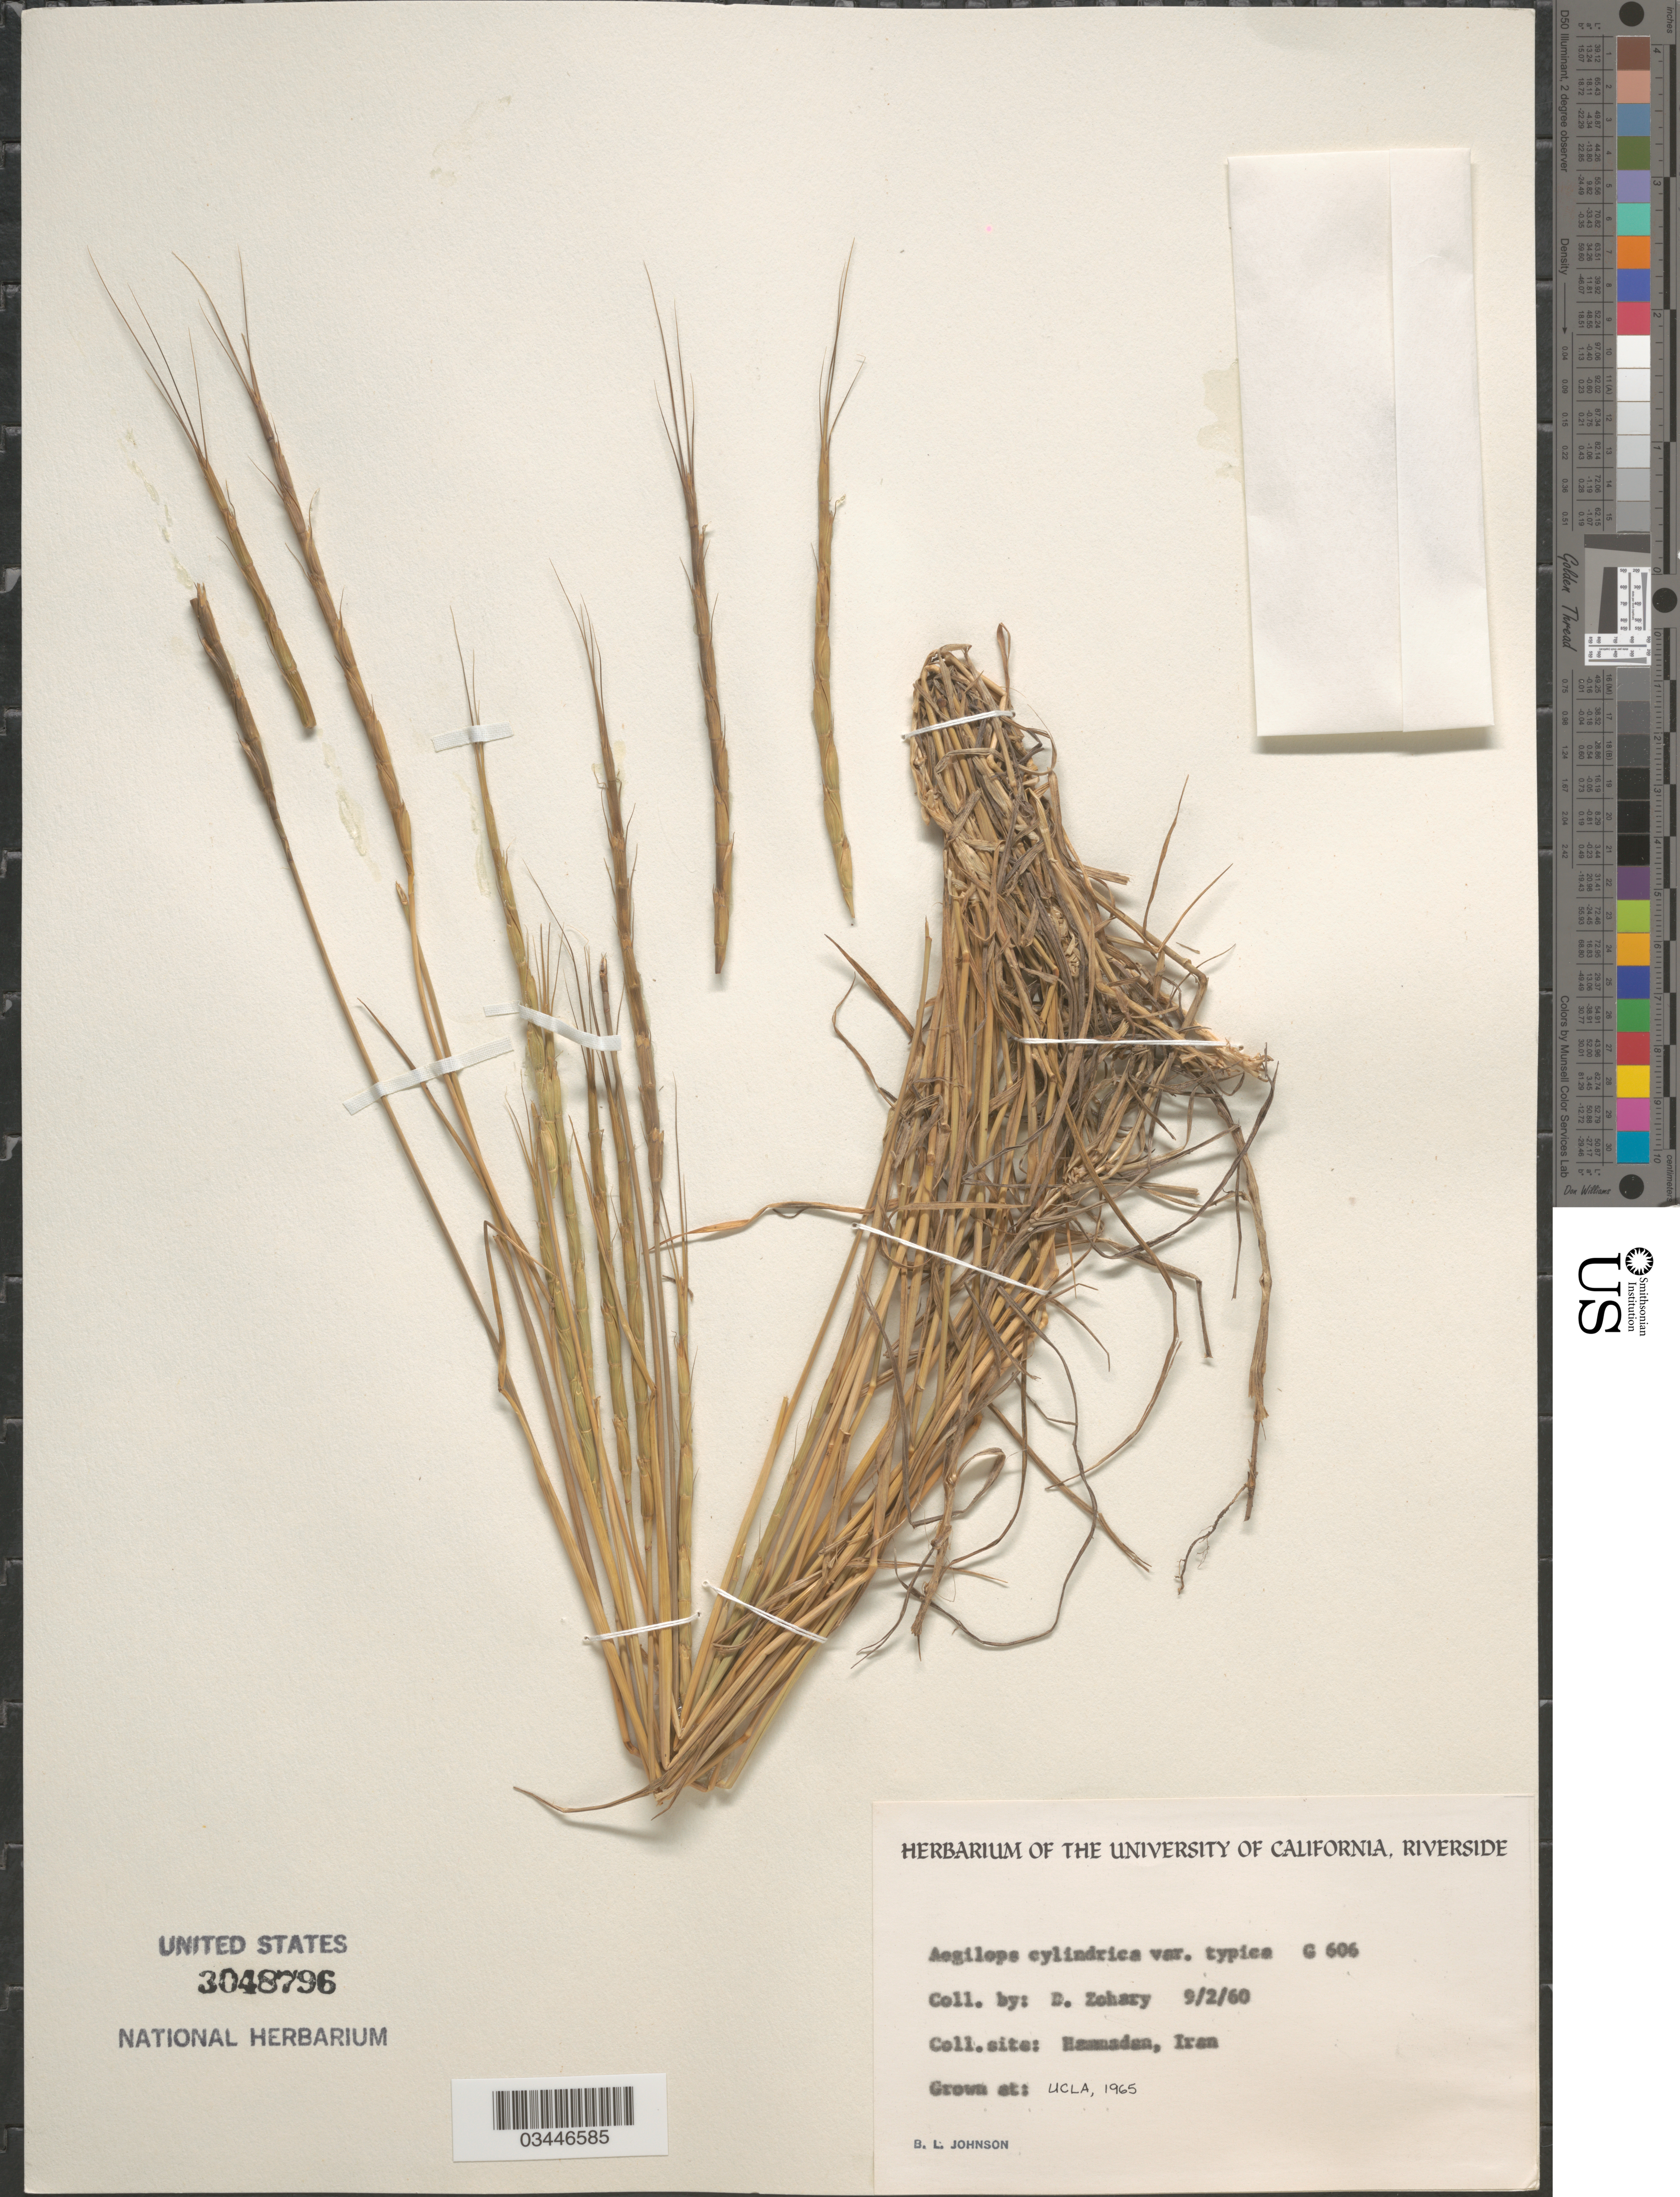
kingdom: Plantae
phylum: Tracheophyta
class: Liliopsida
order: Poales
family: Poaceae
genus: Aegilops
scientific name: Aegilops cylindrica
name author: Host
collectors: B. Johnson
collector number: G606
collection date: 1965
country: United States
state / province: California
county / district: Los Angeles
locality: UCLA.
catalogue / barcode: US 3048796